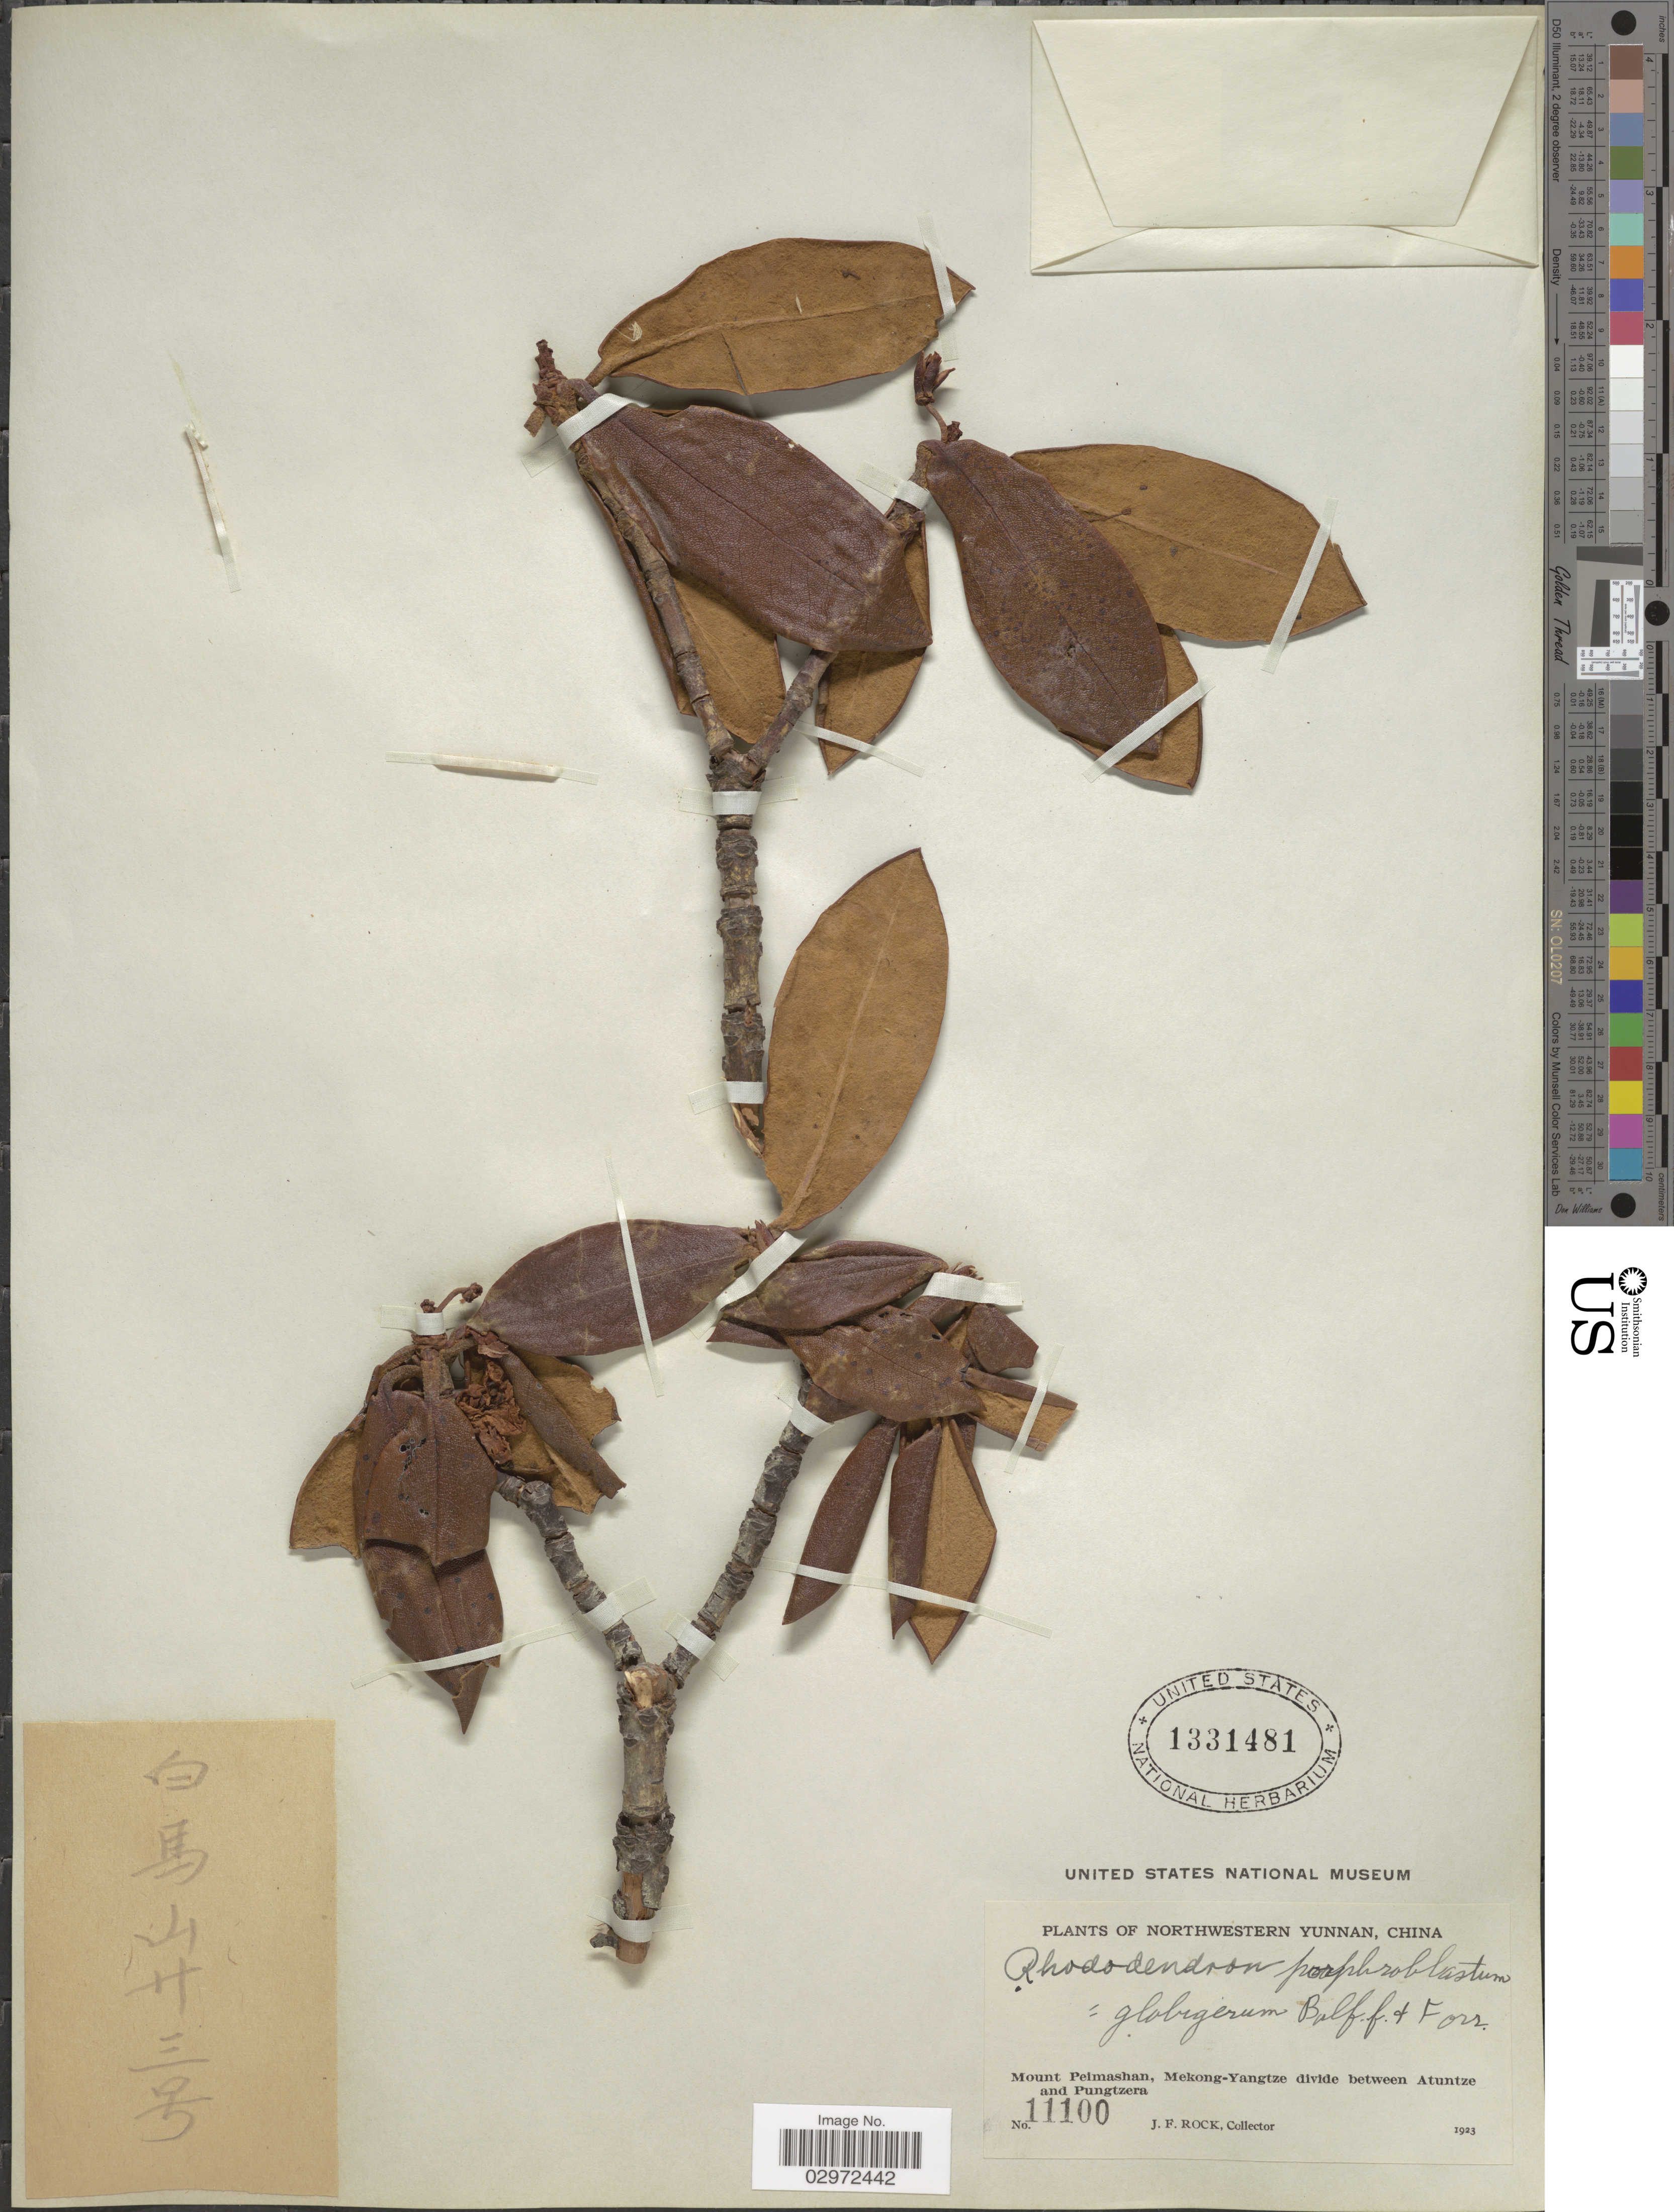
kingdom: Plantae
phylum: Tracheophyta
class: Magnoliopsida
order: Ericales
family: Ericaceae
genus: Rhododendron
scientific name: Rhododendron porphyroblastum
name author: Balf. f. & Forrest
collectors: J. Rock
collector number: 11100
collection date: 1923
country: China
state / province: Yunnan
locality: Northwestern Yunnan, China, Mount Peimashan, Mekong-Yangtze divide between Atuntze and Pungtzera.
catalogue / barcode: US 1331481